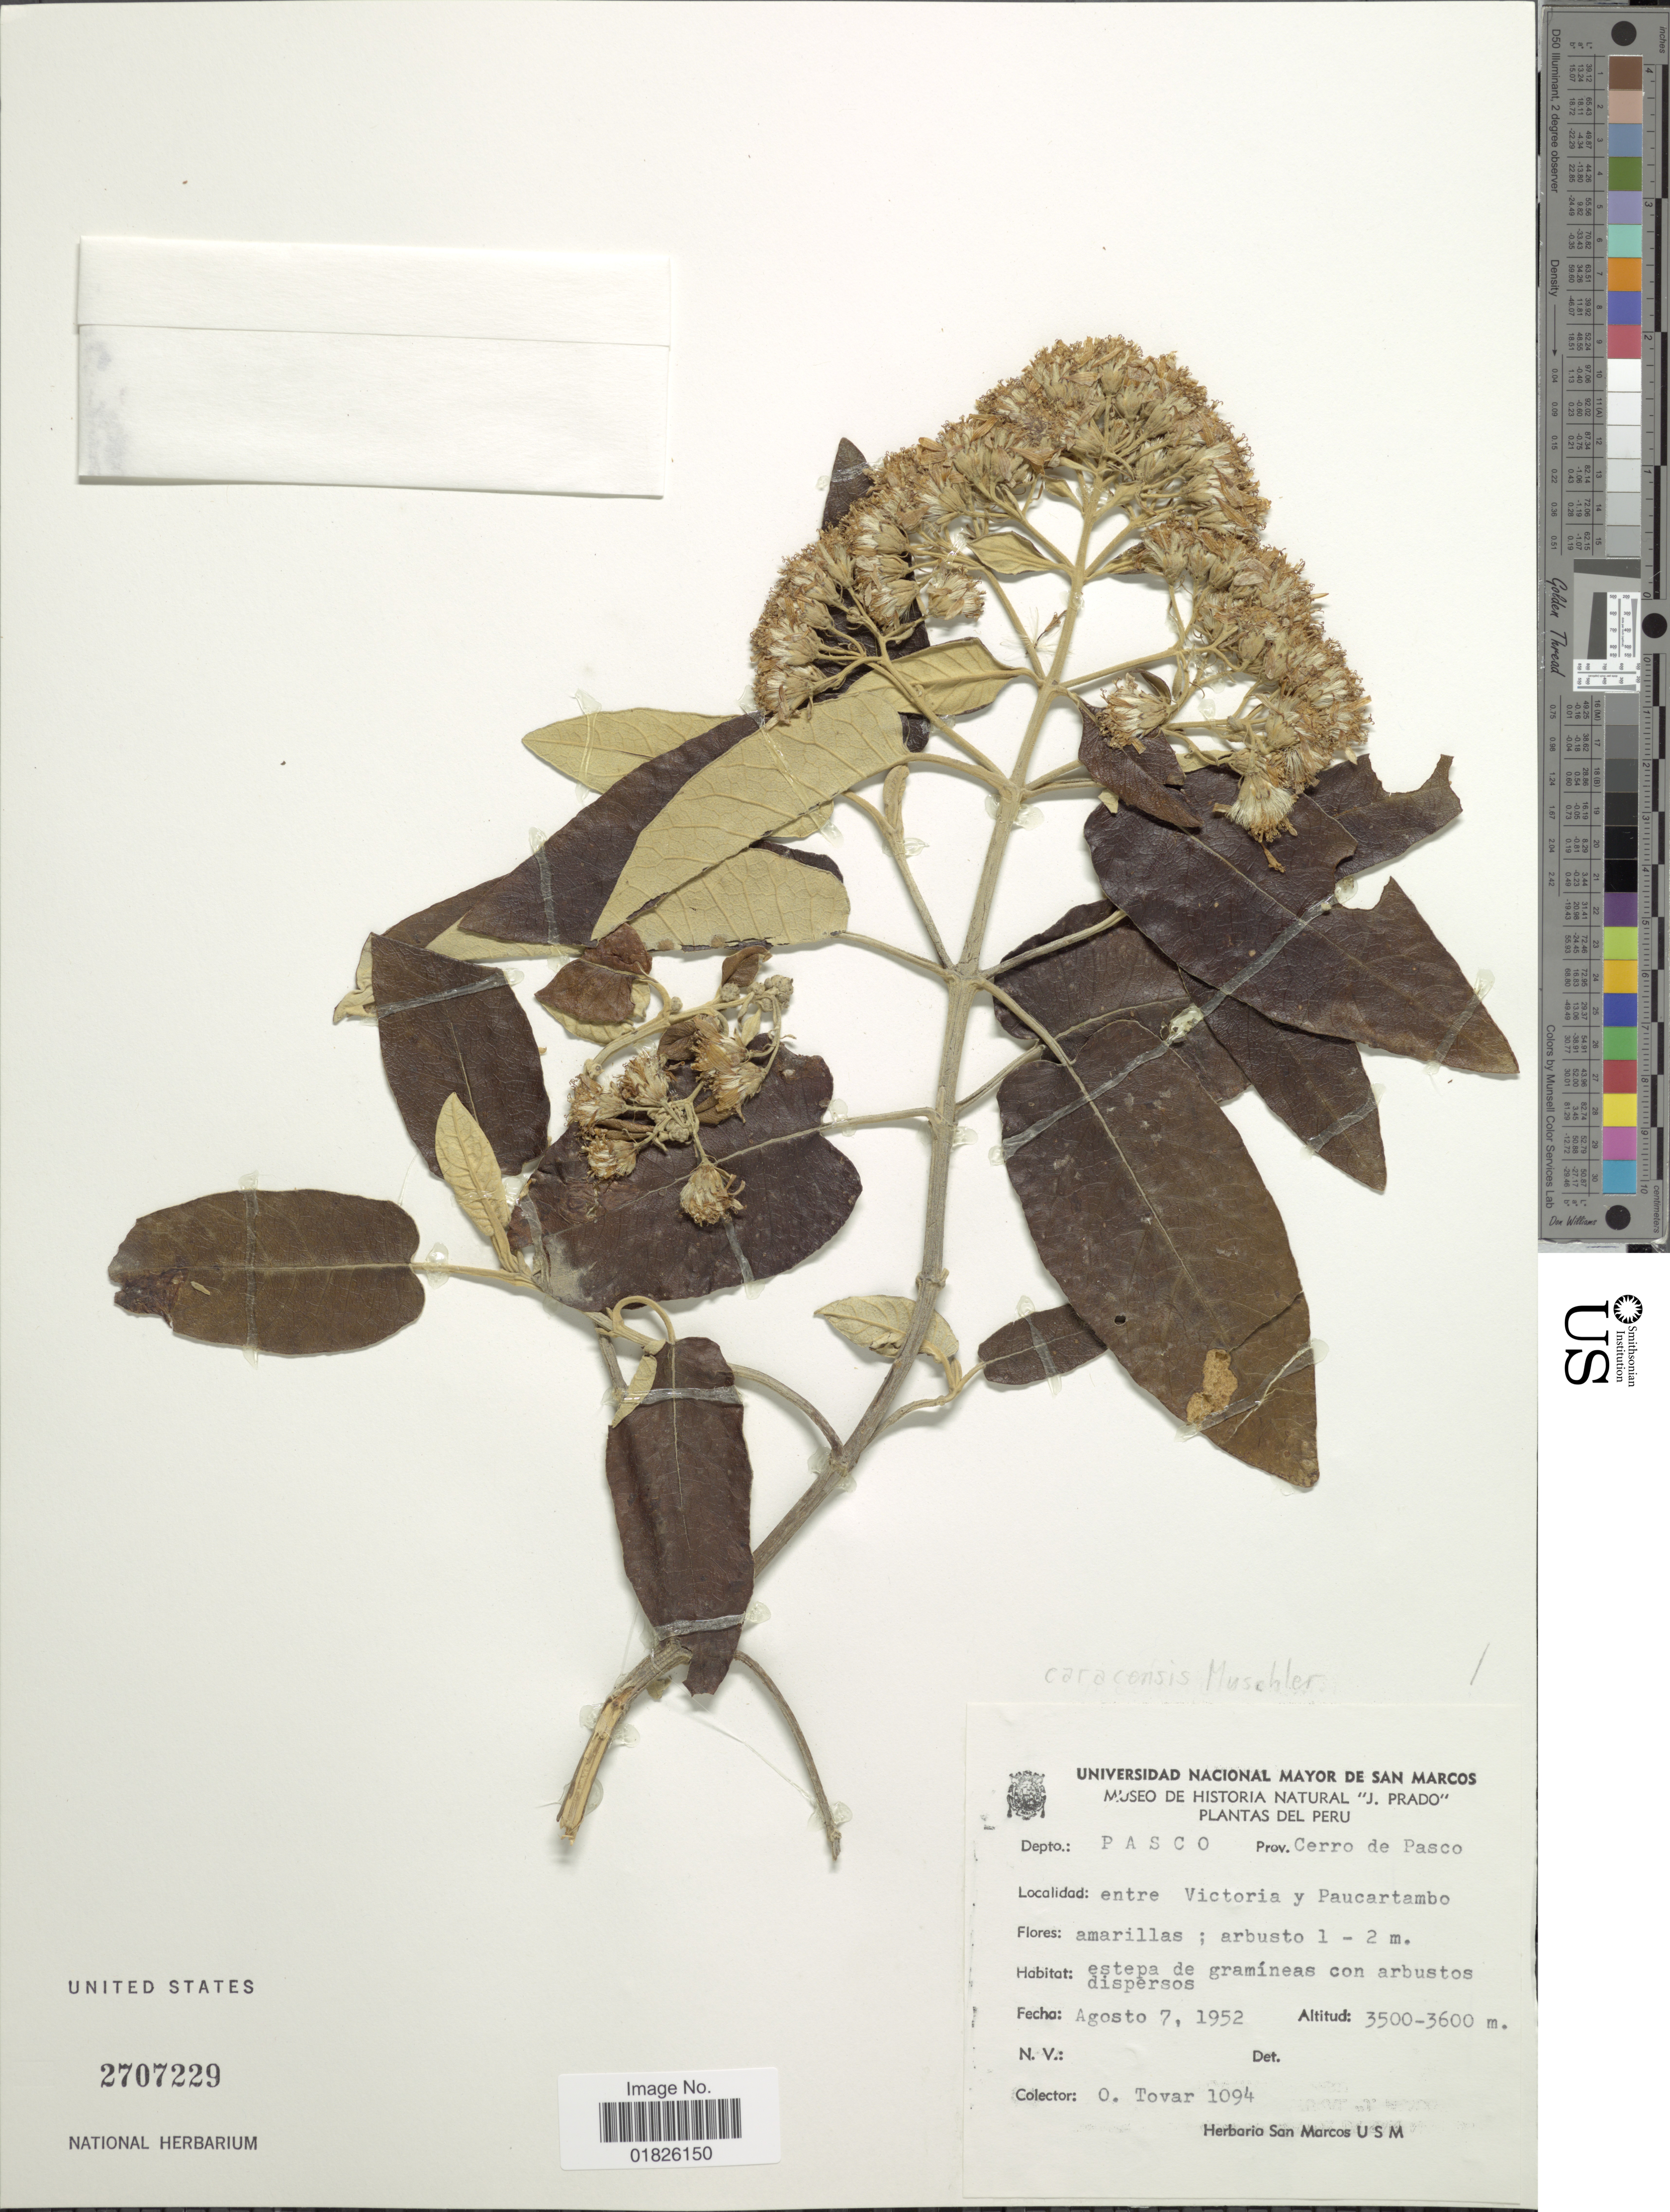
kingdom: Plantae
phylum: Tracheophyta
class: Magnoliopsida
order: Asterales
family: Asteraceae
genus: Gynoxys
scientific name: Gynoxys caracensis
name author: Muschl.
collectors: Ó. Tovar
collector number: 1094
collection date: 1952-08-07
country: Peru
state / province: Pasco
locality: Prov. Cerro de Pasco. entre Victoria y Paucartambo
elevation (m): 3500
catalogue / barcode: US 2707229